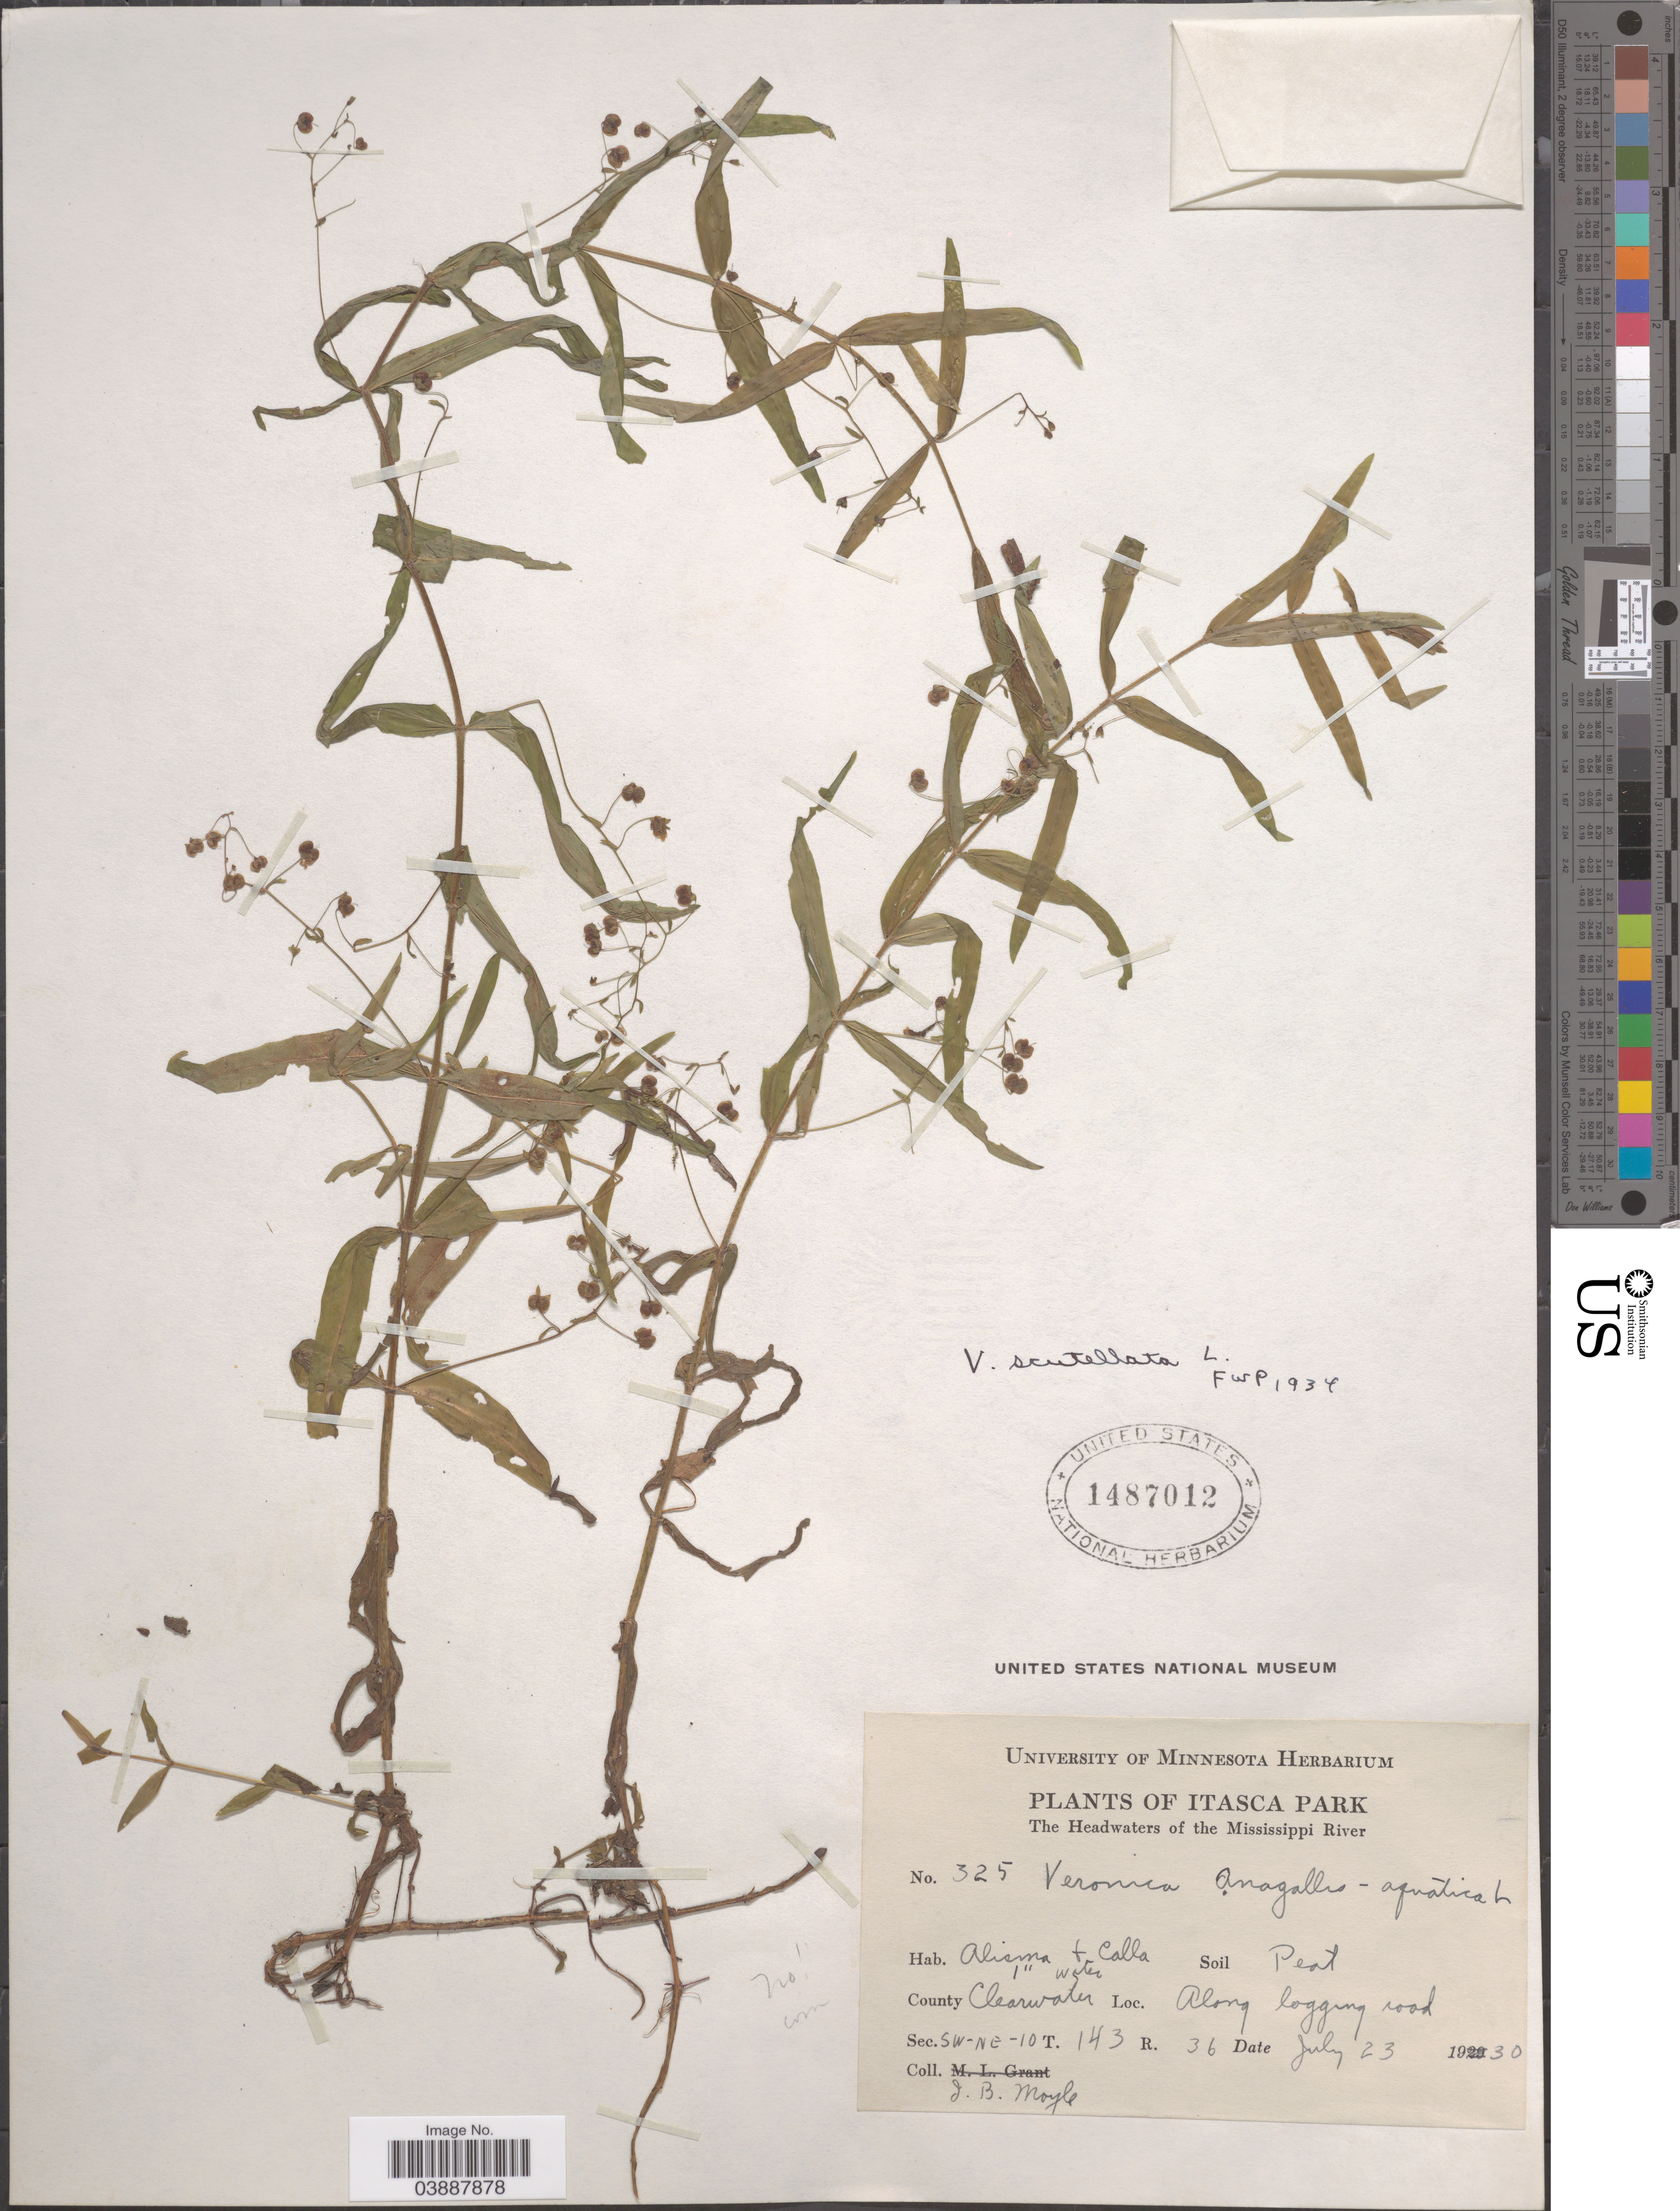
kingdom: Plantae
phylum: Tracheophyta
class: Magnoliopsida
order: Lamiales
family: Plantaginaceae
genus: Veronica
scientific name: Veronica scutellata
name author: L.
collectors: J. Moyle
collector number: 325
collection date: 1930-07-23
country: United States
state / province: Minnesota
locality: Itasca Park. The Headwaters of the Mississippi River. County Clearwater. Along logging road. Sec. SW-NE-10 T.143 R.36.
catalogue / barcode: US 1487012